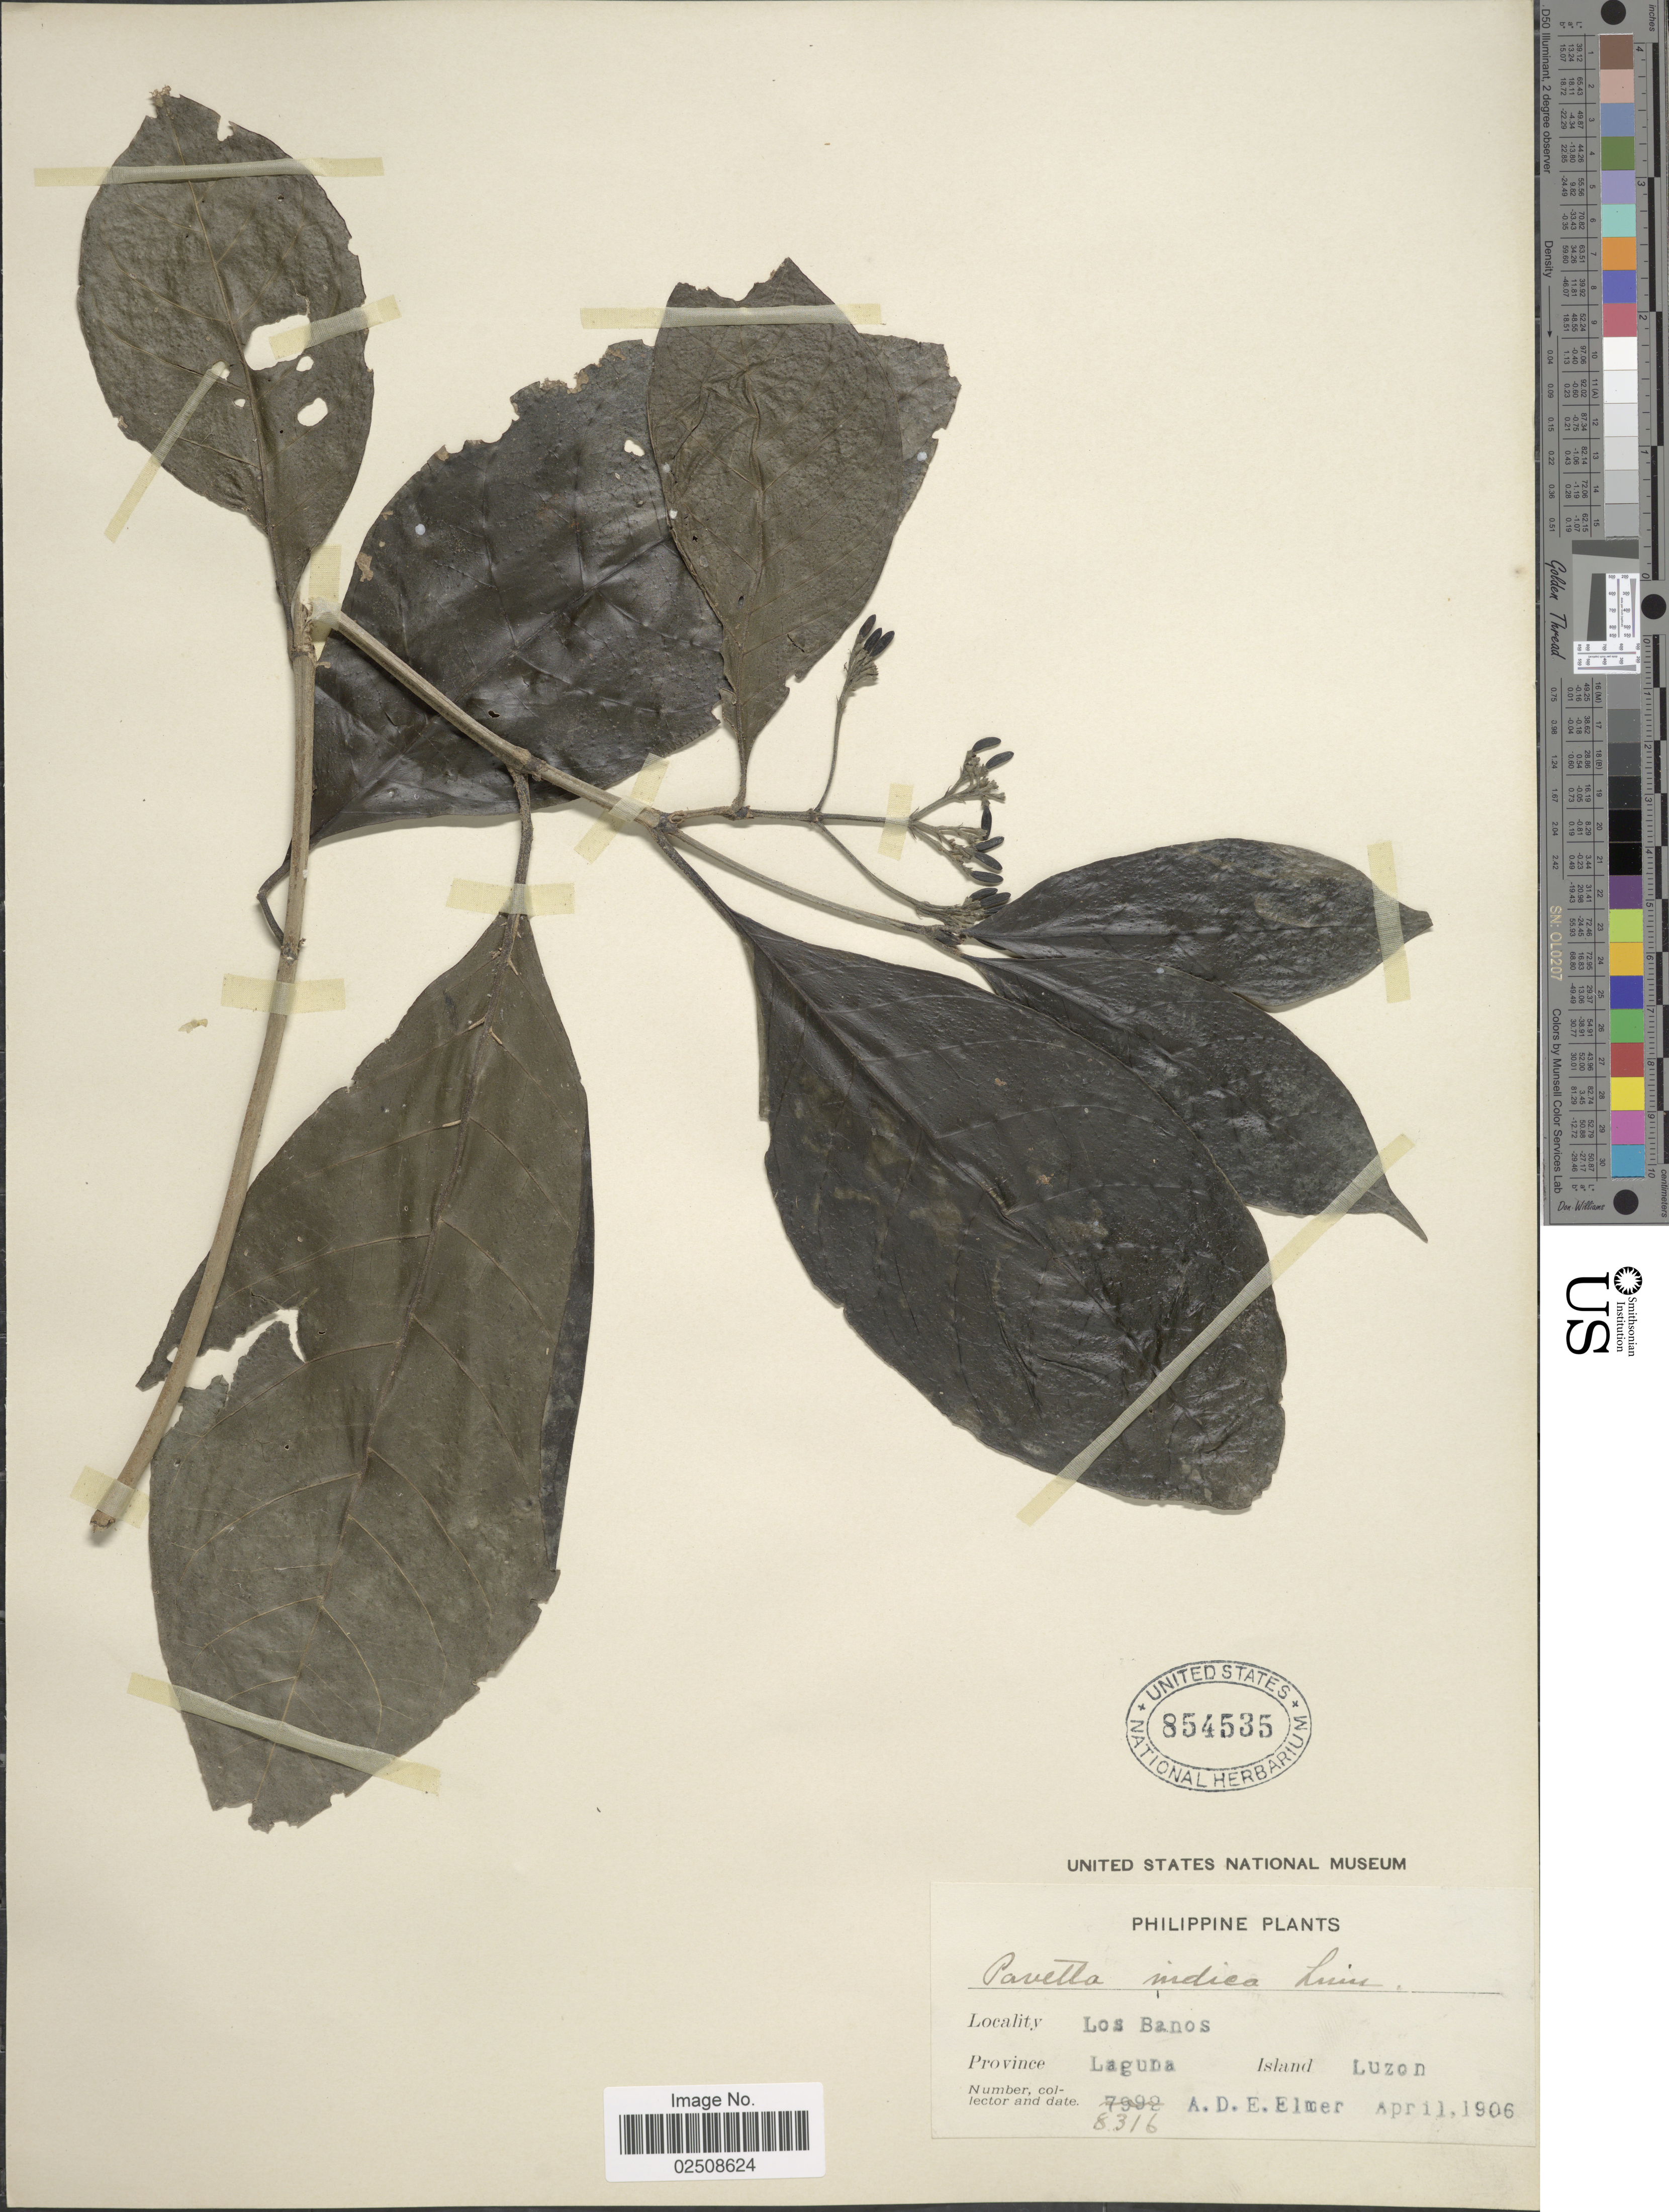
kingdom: Plantae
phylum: Tracheophyta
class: Magnoliopsida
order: Gentianales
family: Rubiaceae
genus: Pavetta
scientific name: Pavetta indica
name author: L.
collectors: A. D. E. Elmer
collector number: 8316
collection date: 1906-04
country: Philippines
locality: Los Banos. Province Laguna. Island Luzon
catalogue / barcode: US 854535